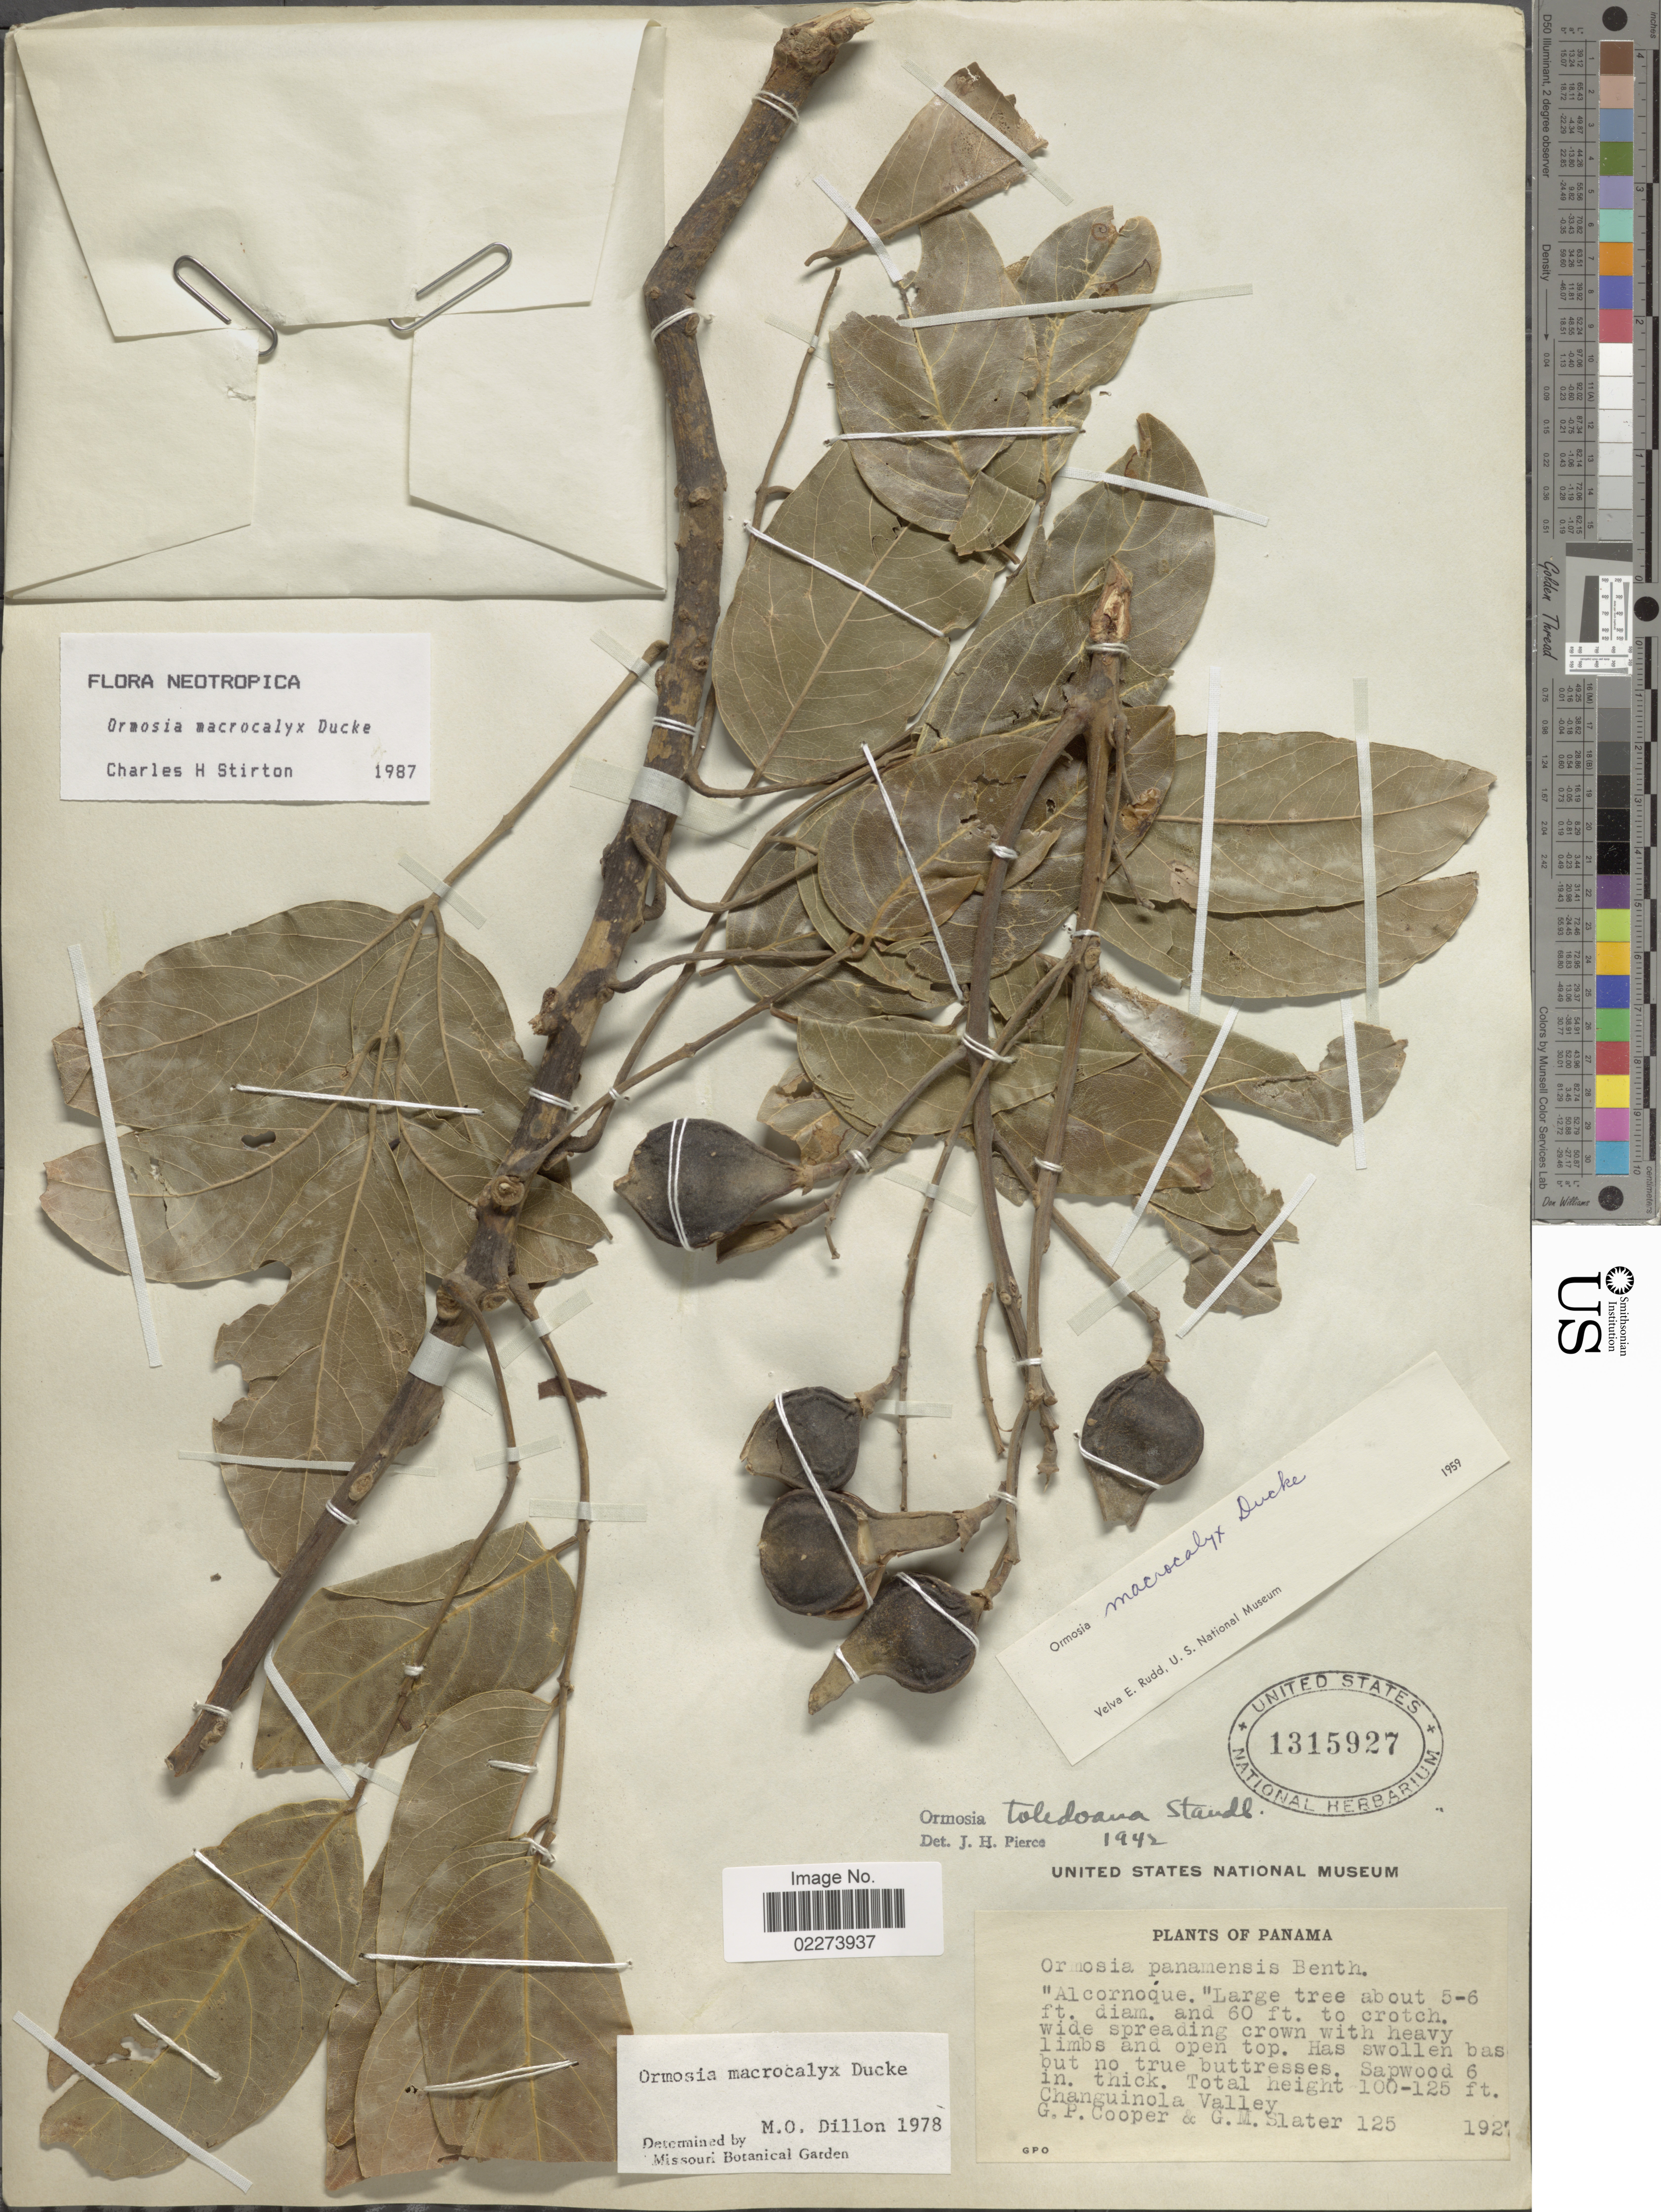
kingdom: Plantae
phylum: Tracheophyta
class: Magnoliopsida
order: Fabales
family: Fabaceae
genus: Ormosia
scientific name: Ormosia macrocalyx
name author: Ducke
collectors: G. Cooper & G. Slater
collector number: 125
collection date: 1927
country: Panama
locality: Changuinola Valley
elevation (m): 30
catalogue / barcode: US 1315927